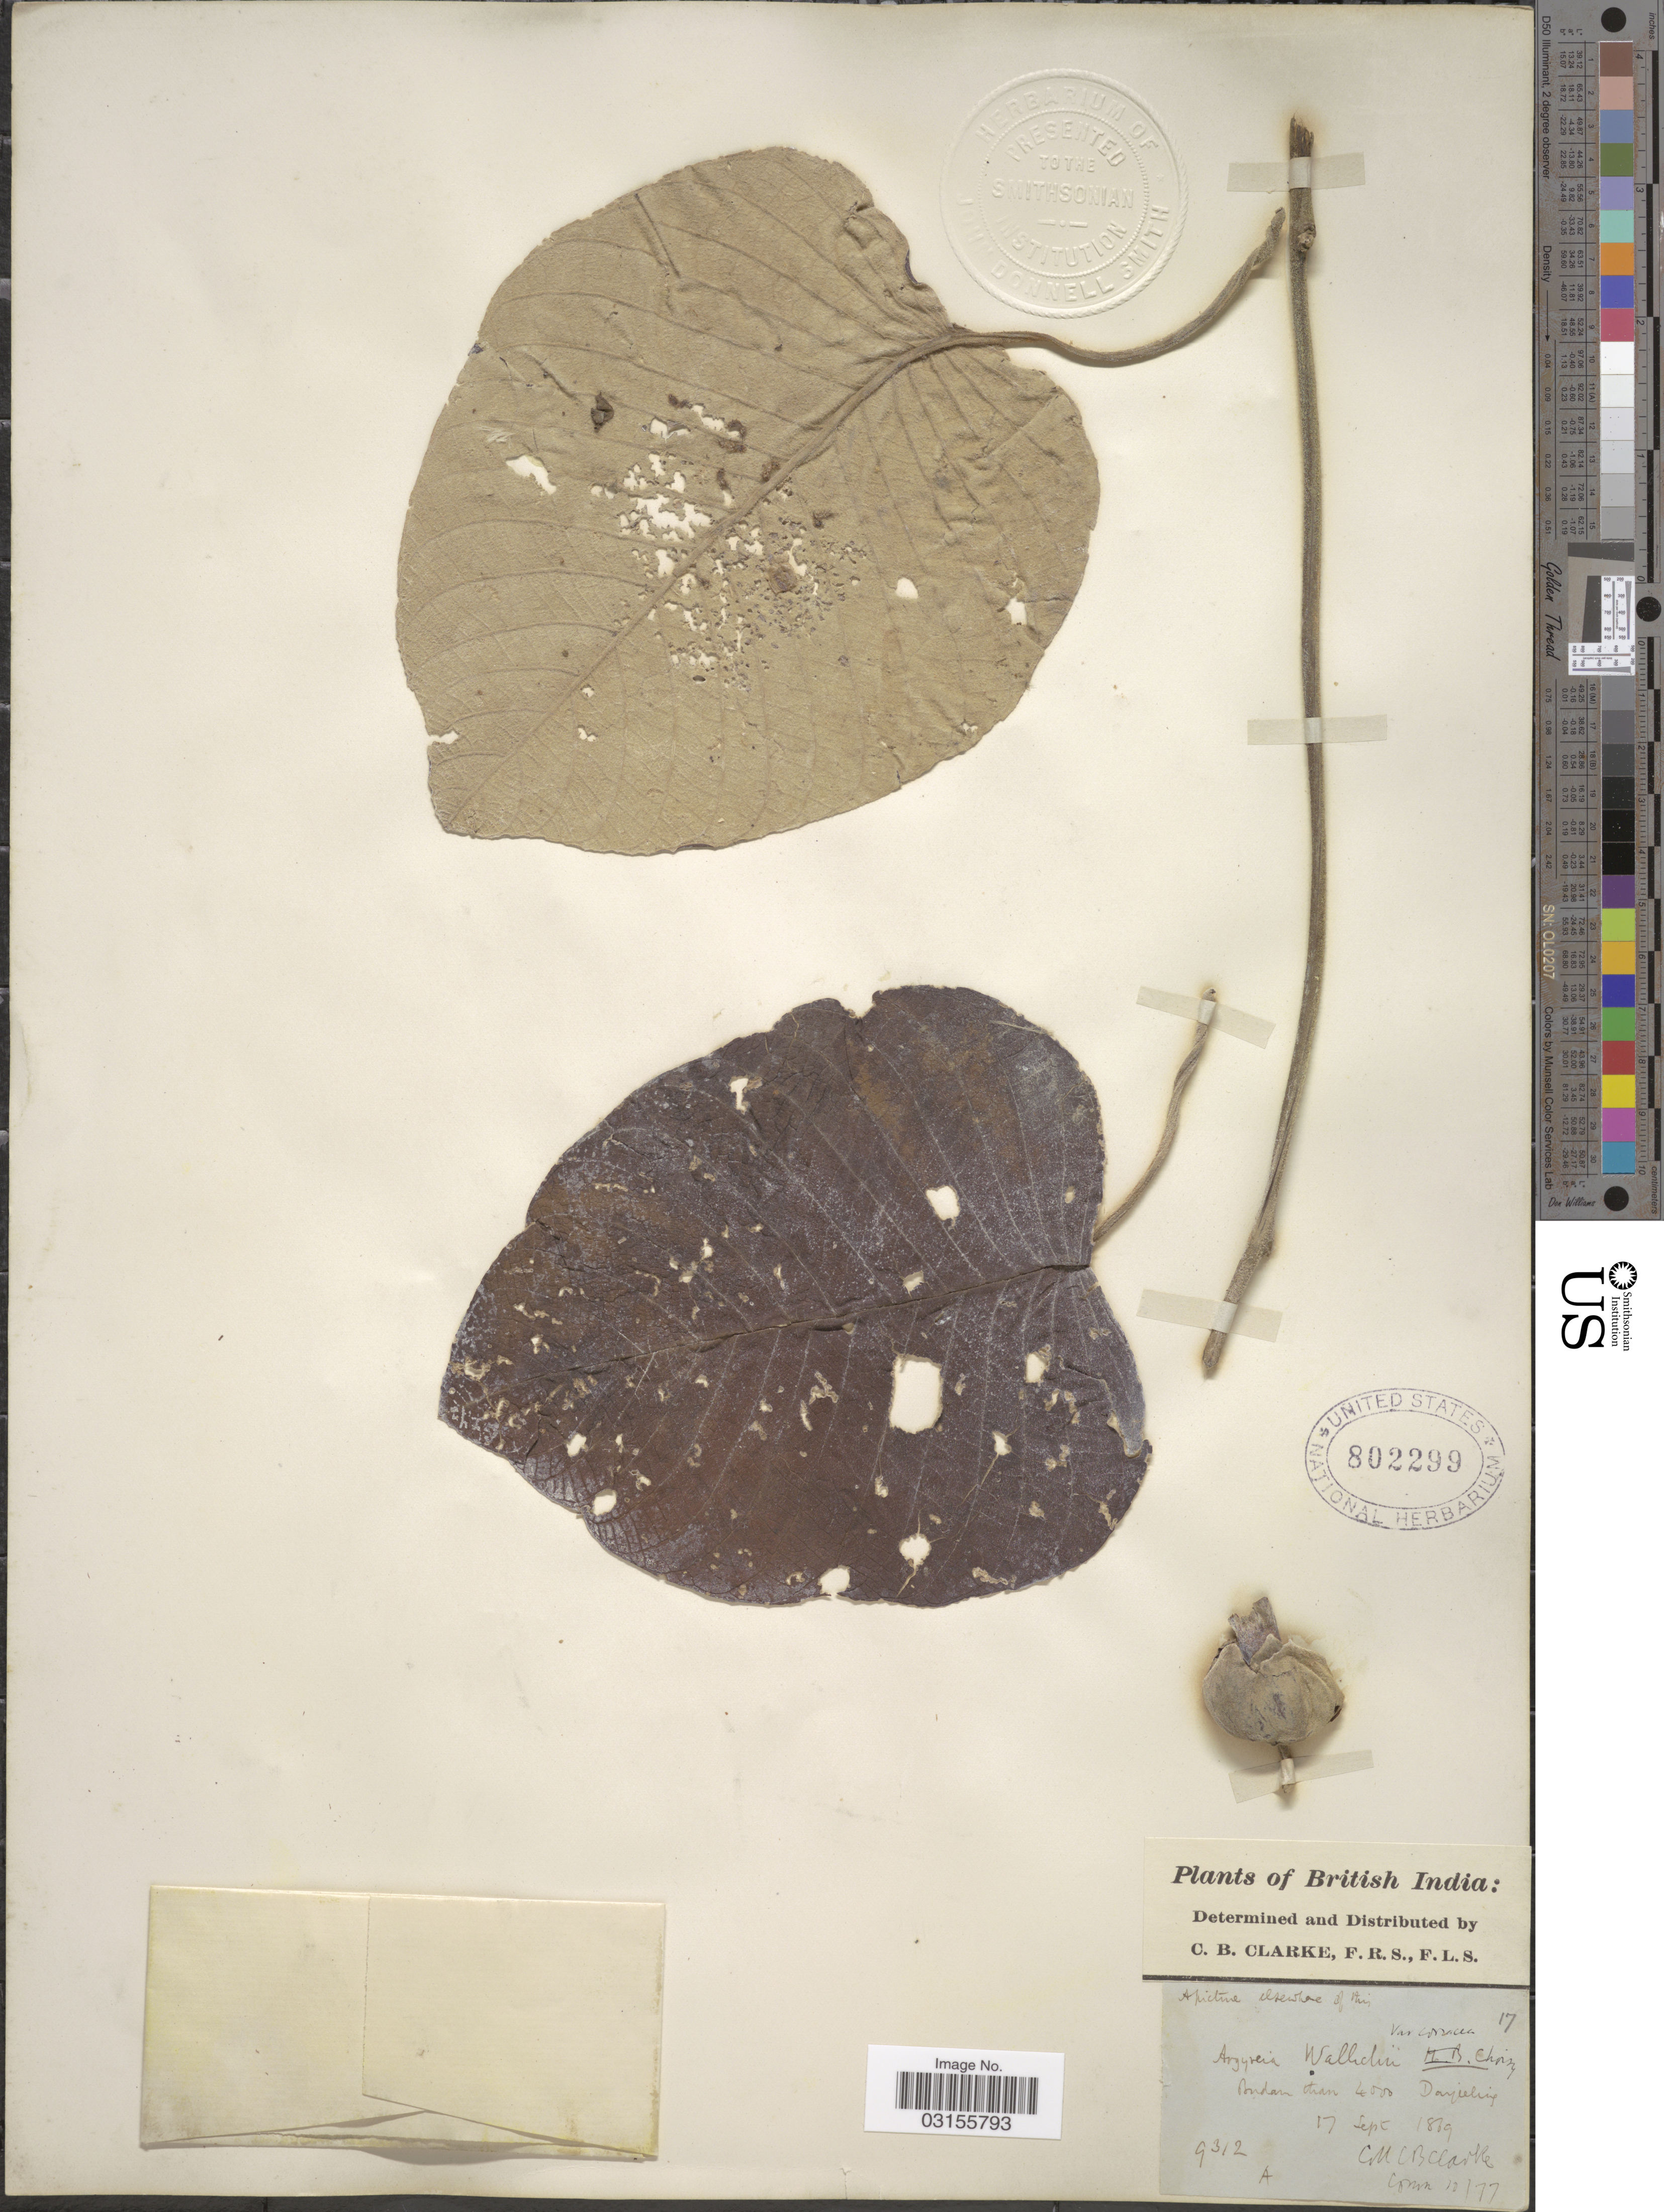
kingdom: Plantae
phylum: Tracheophyta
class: Magnoliopsida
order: Solanales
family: Convolvulaceae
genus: Argyreia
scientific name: Argyreia wallichii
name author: Choisy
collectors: C. B. Clarke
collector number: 9312A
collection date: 1969-09-17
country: India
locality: British India. Budam than Darjeeling.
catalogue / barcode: US 802299